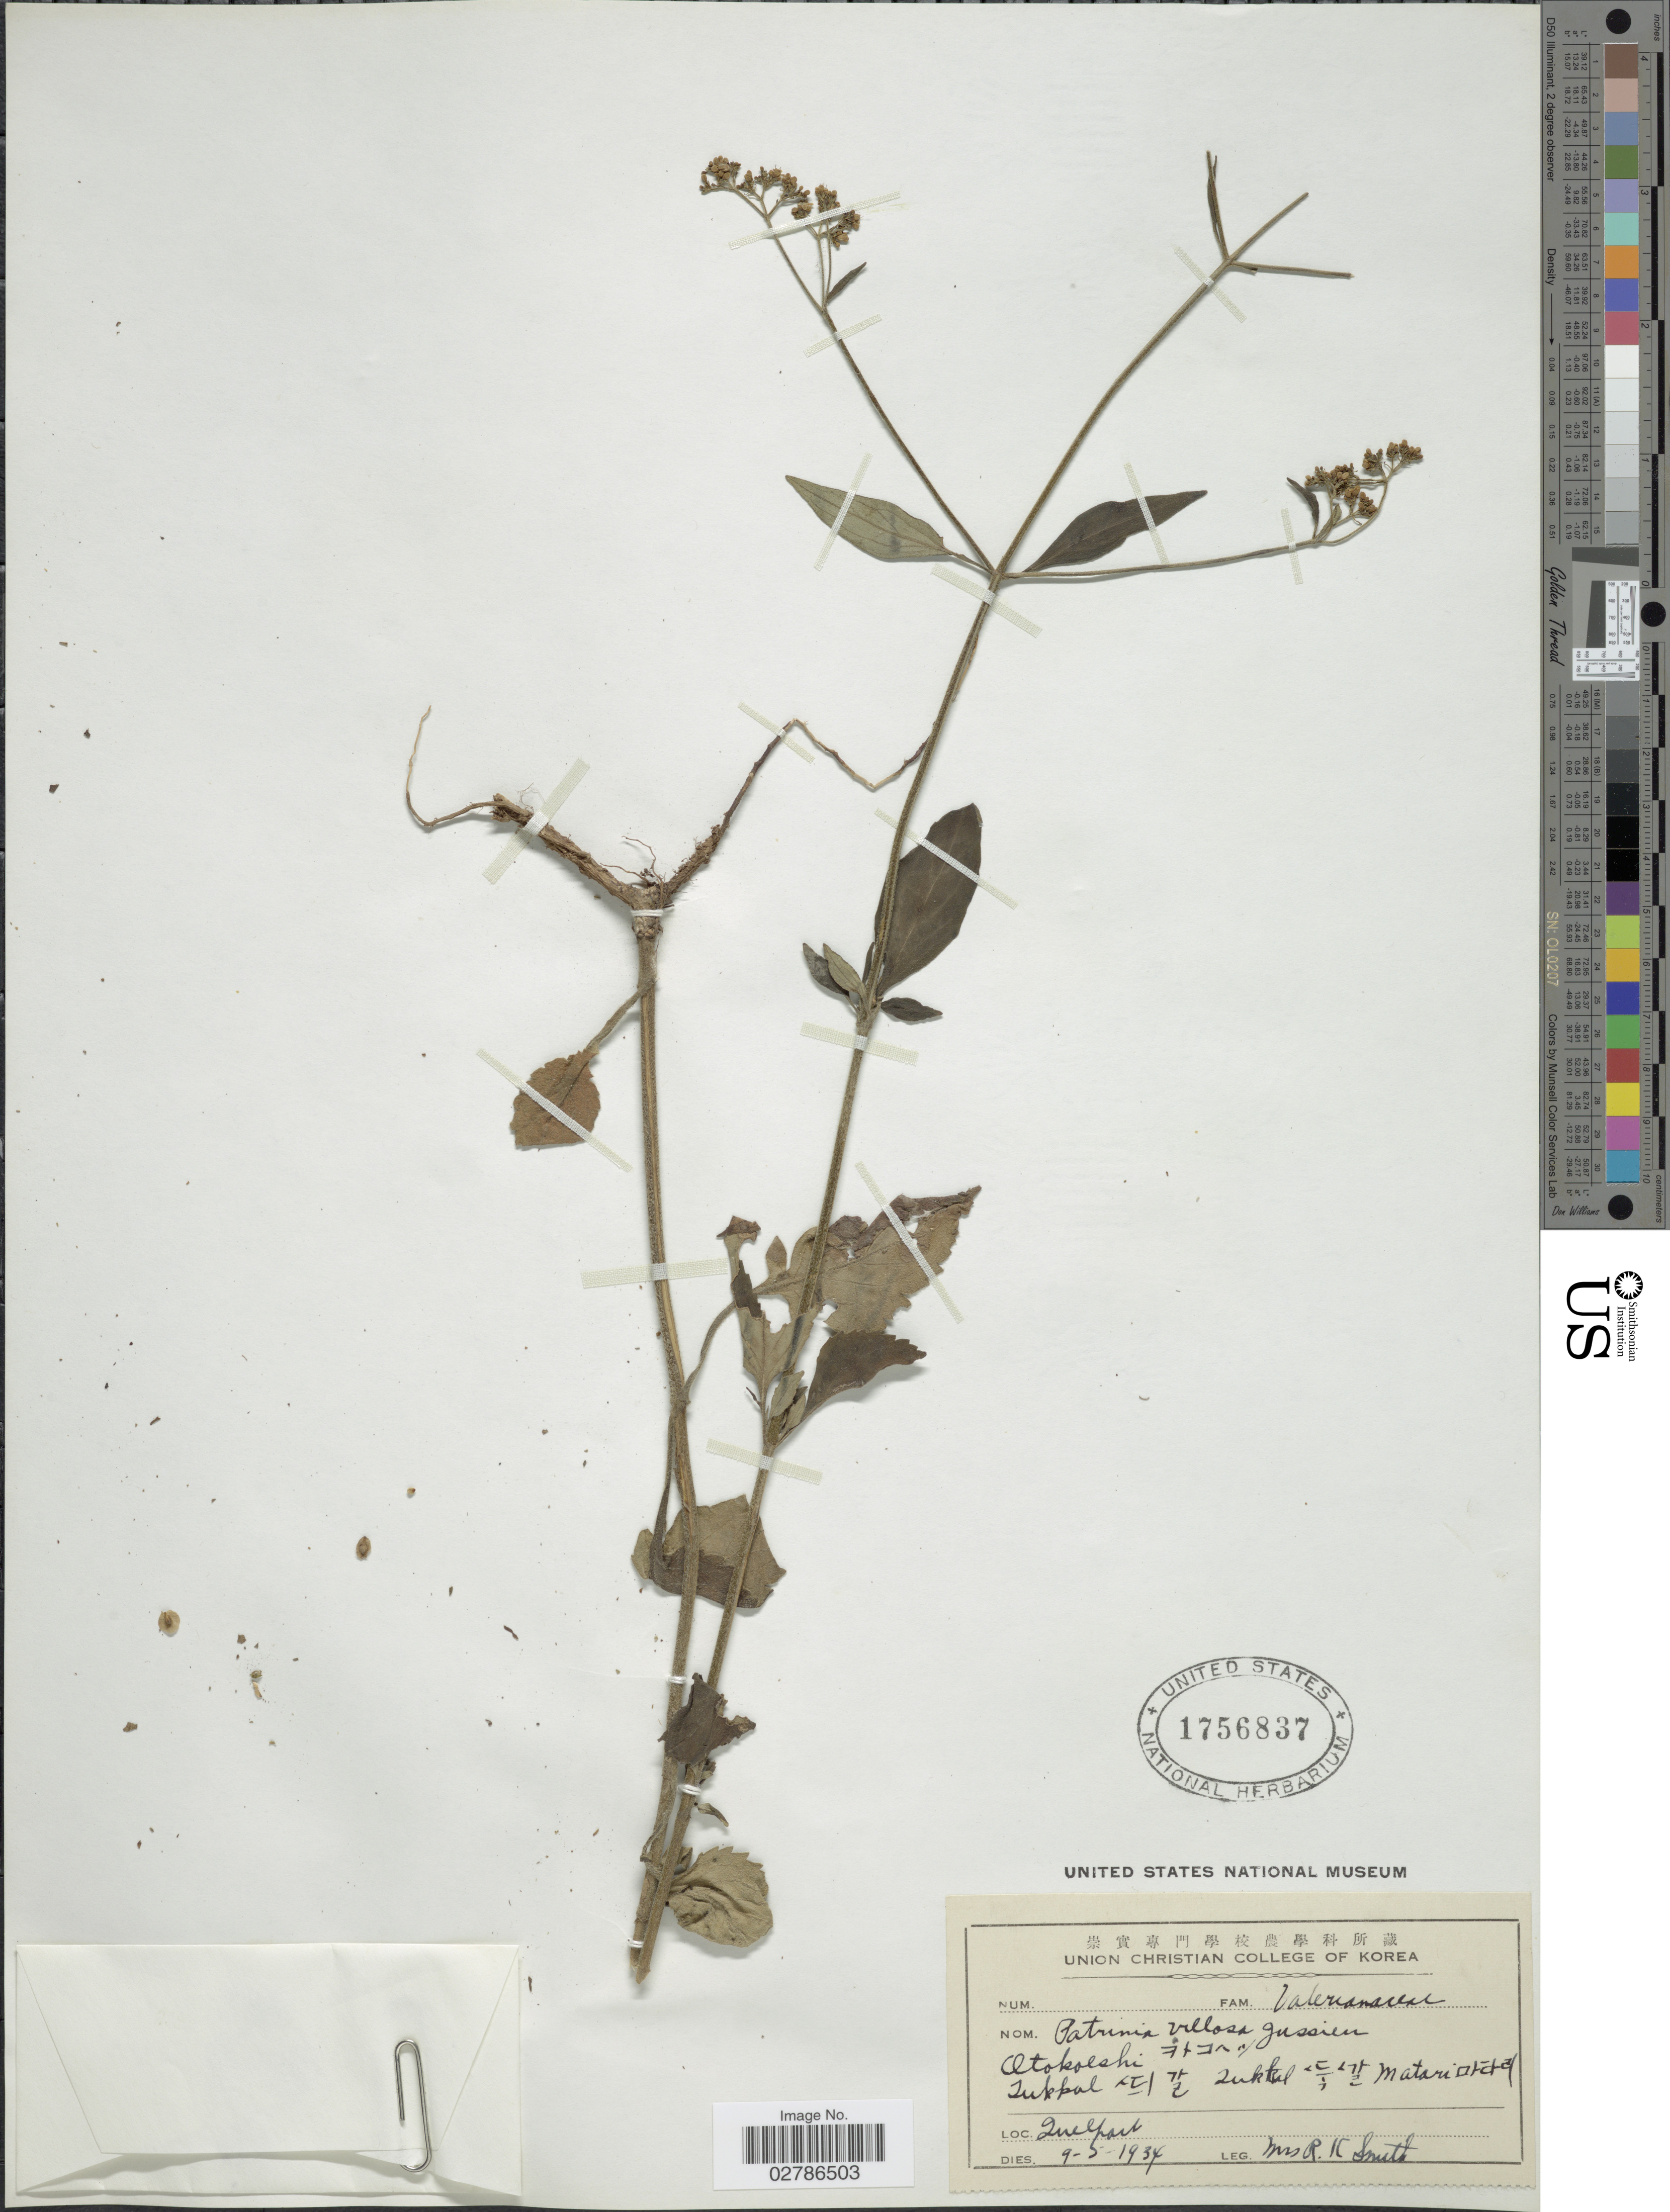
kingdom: Plantae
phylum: Tracheophyta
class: Magnoliopsida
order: Dipsacales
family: Caprifoliaceae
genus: Patrinia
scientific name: Patrinia villosa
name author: (Thunb.) Dufr.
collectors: R. Smith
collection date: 1934-05-09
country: South Korea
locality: Atokoeshi X, Tukpal X, Tukkal X, Matari X, Quelpart.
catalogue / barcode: US 1756837